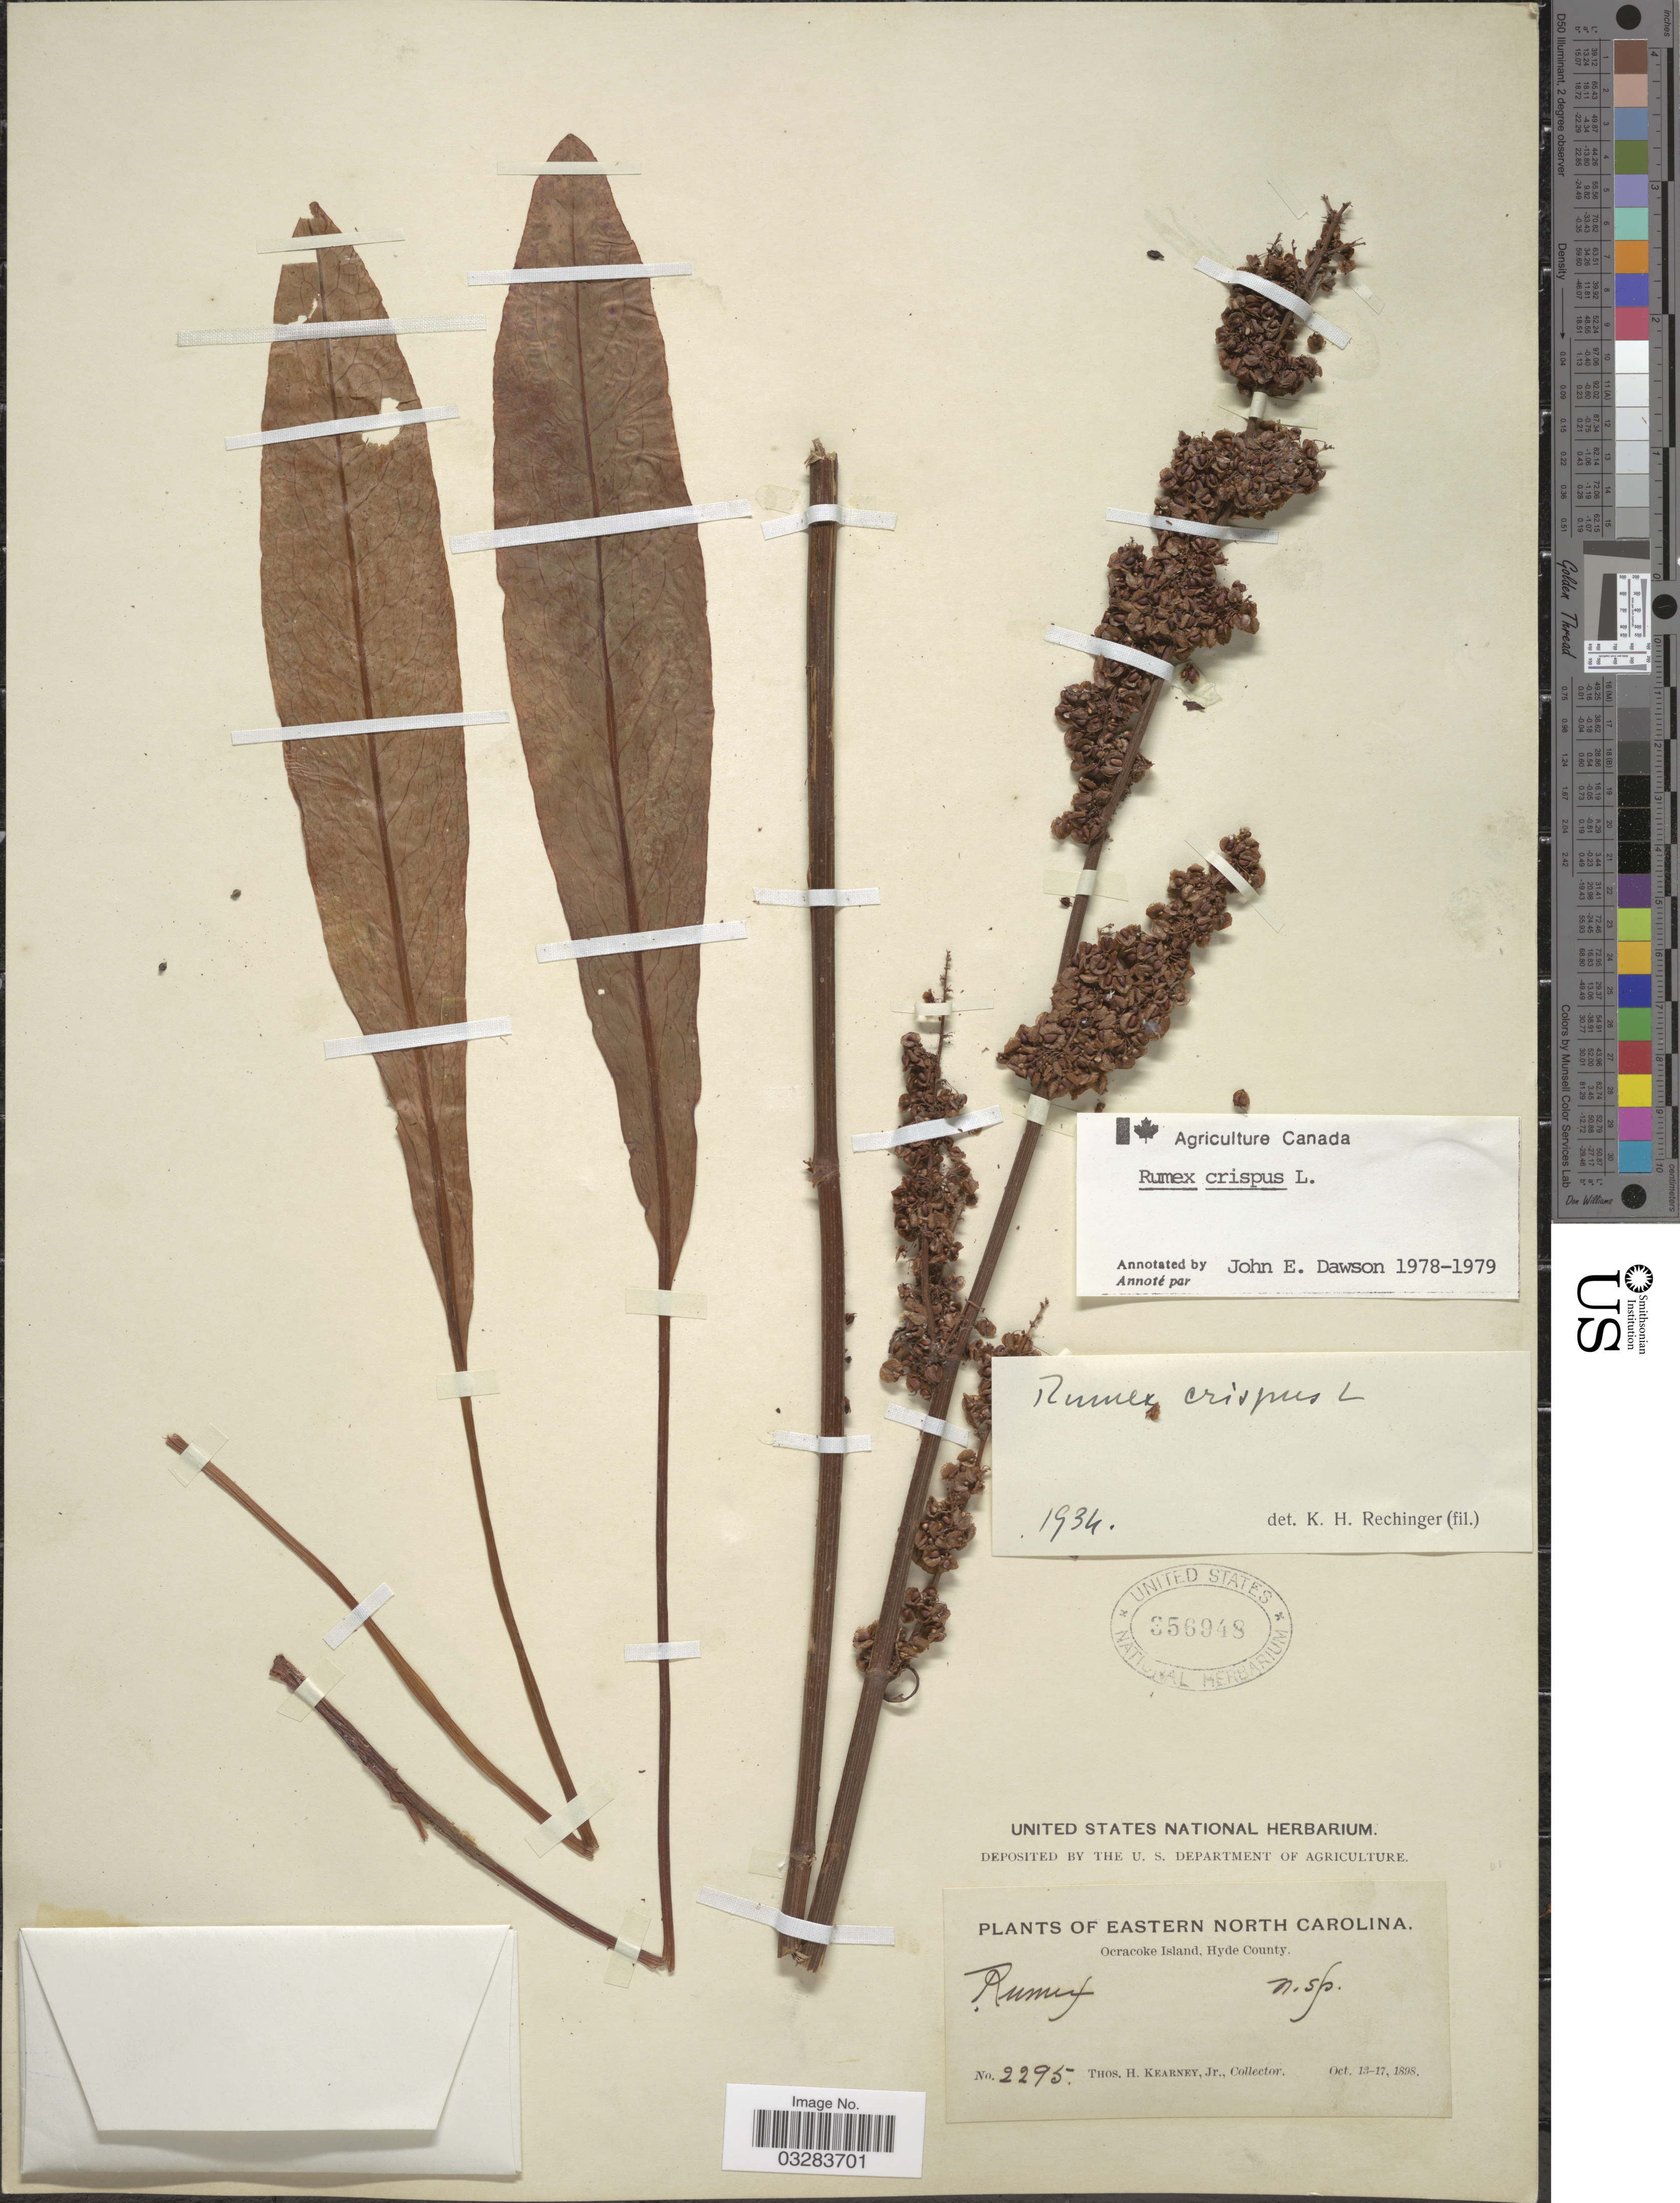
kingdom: Plantae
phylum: Tracheophyta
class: Magnoliopsida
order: Caryophyllales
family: Polygonaceae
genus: Rumex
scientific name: Rumex crispus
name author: L.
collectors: T. H. Kearney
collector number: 2295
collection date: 1898-10-13/1898-10-17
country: United States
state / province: North Carolina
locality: Eastern North Carolina, Ocracoke Island, Hyde County.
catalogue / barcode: US 356948